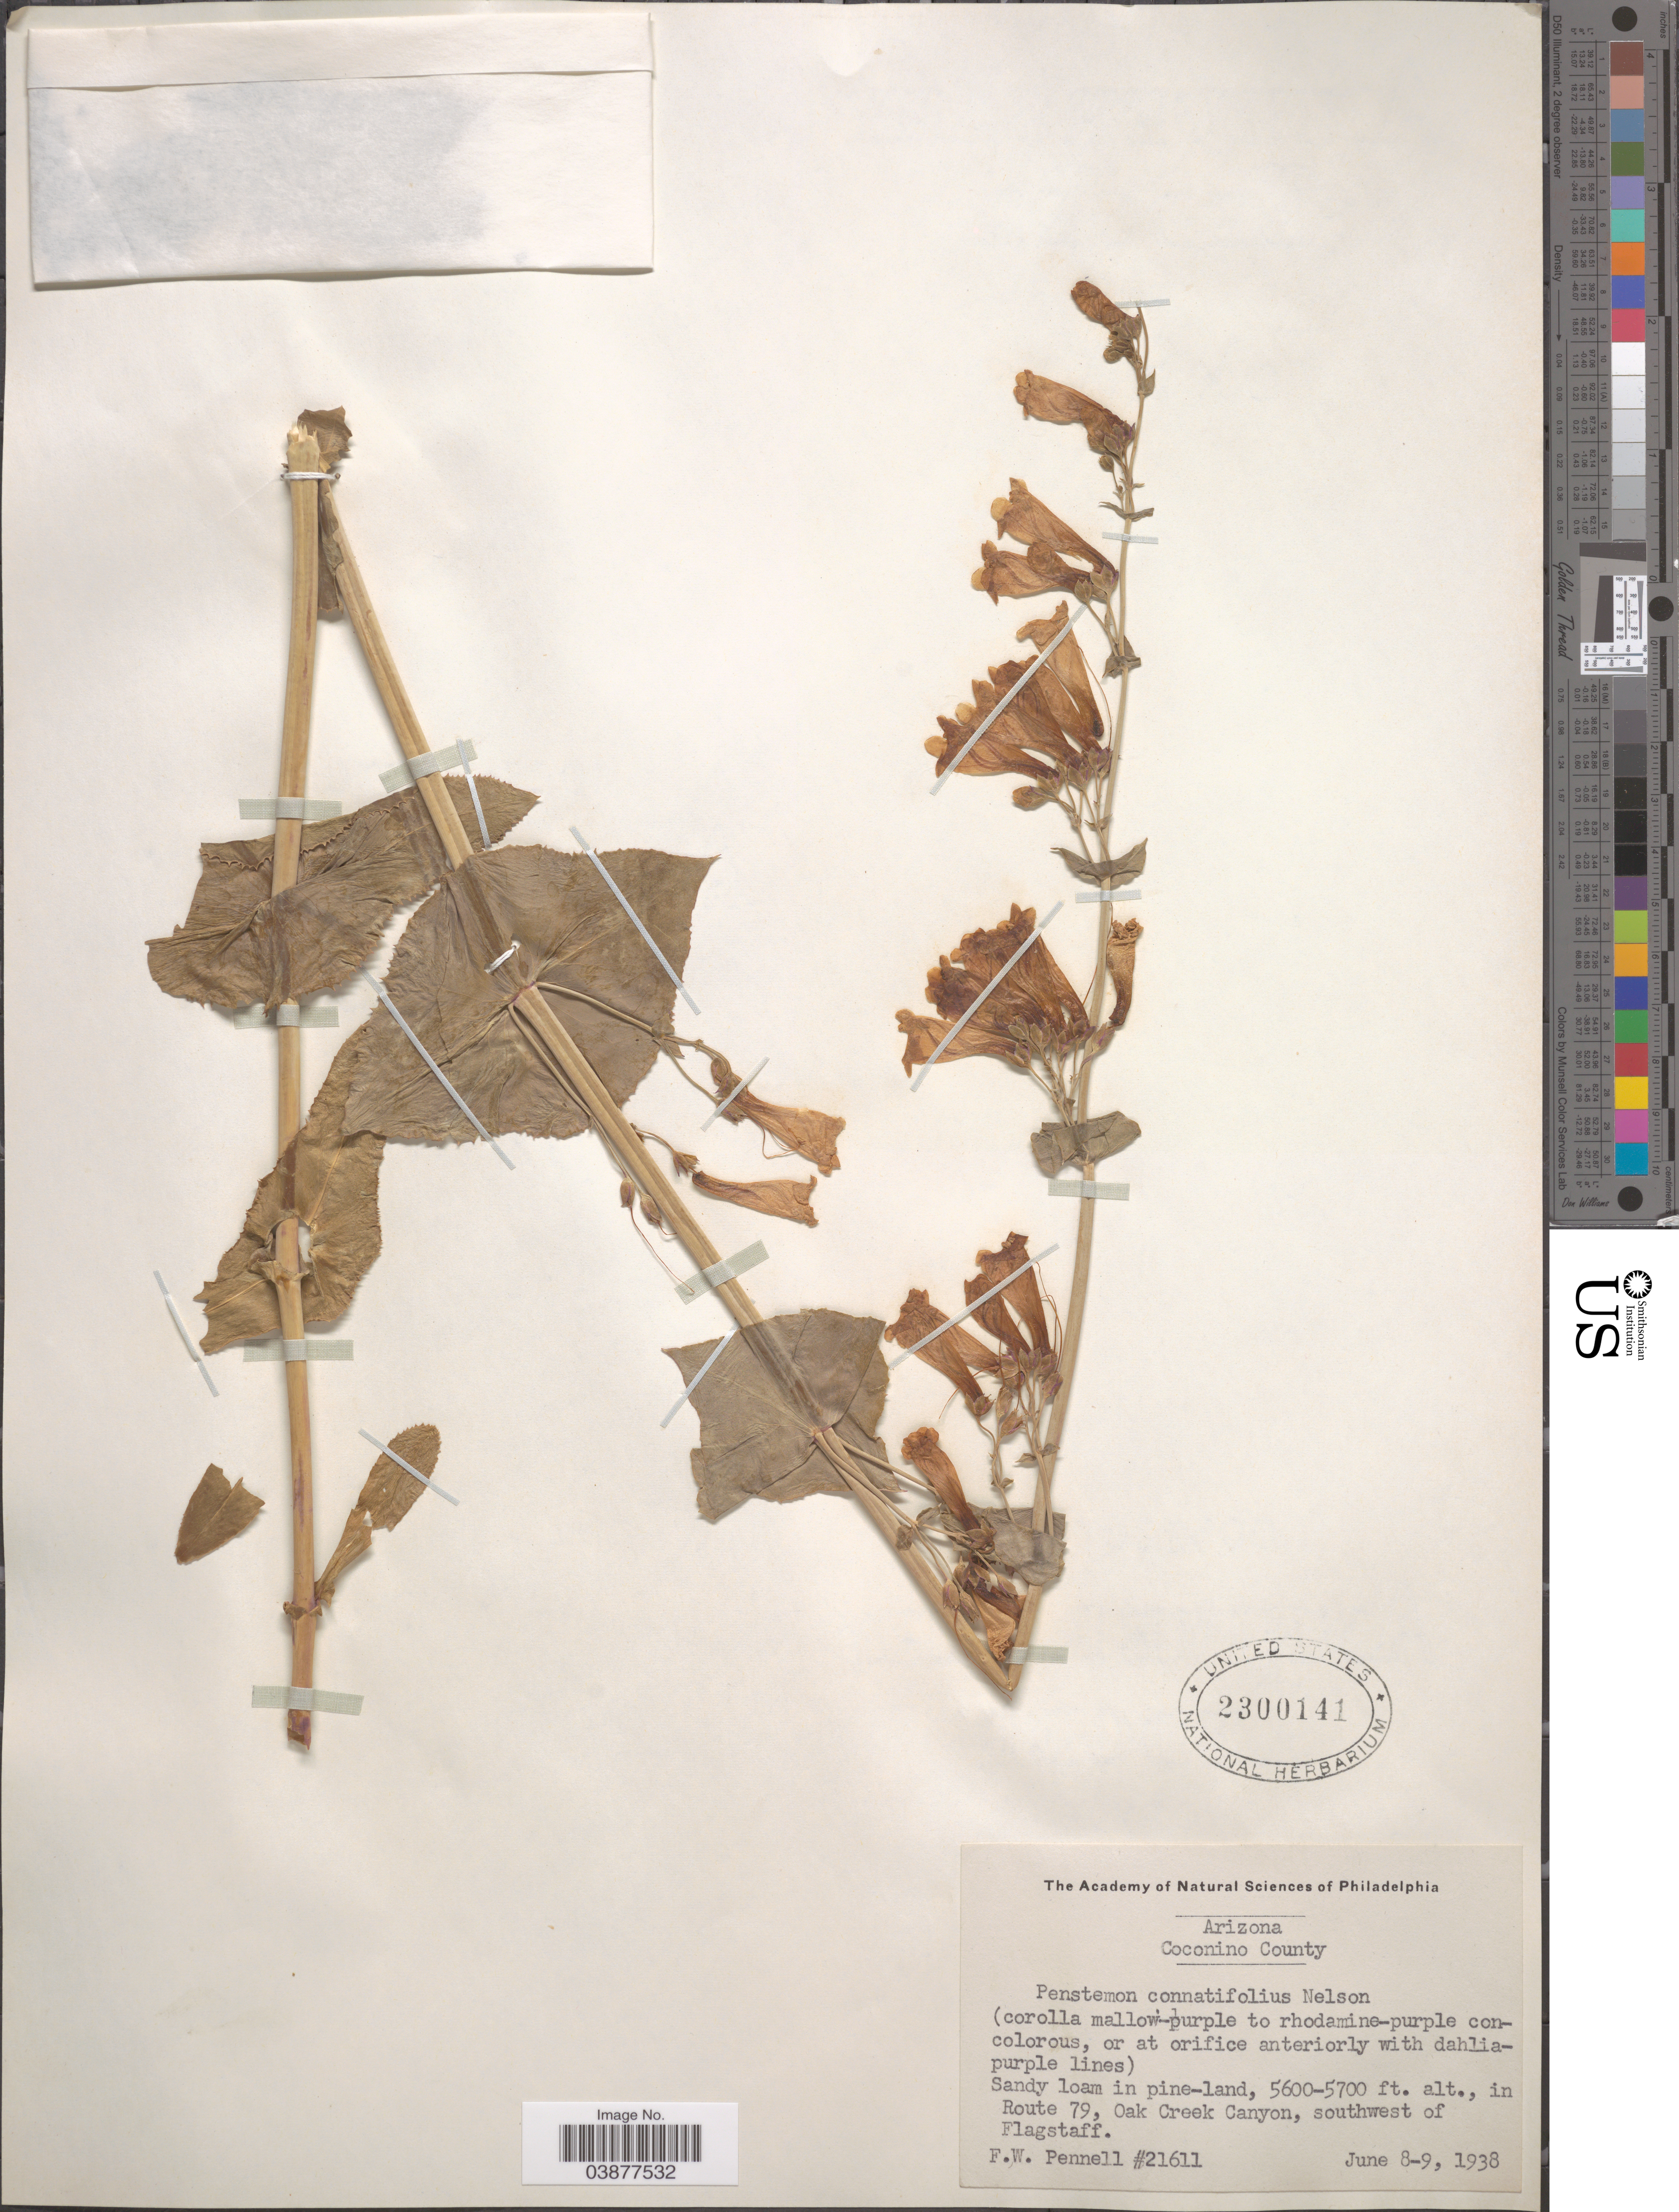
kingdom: Plantae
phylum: Tracheophyta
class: Magnoliopsida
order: Lamiales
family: Plantaginaceae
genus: Penstemon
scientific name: Penstemon pseudospectabilis var. connatifolius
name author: (A. Nelson) D.D. Keck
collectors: F. W. Pennell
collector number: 21611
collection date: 1938-06-08/1938-06-09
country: United States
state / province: Arizona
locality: Coconino County. In Route 79, Oak Creek Canyon, southwest of Flagstaff.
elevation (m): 1707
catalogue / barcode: US 2300141